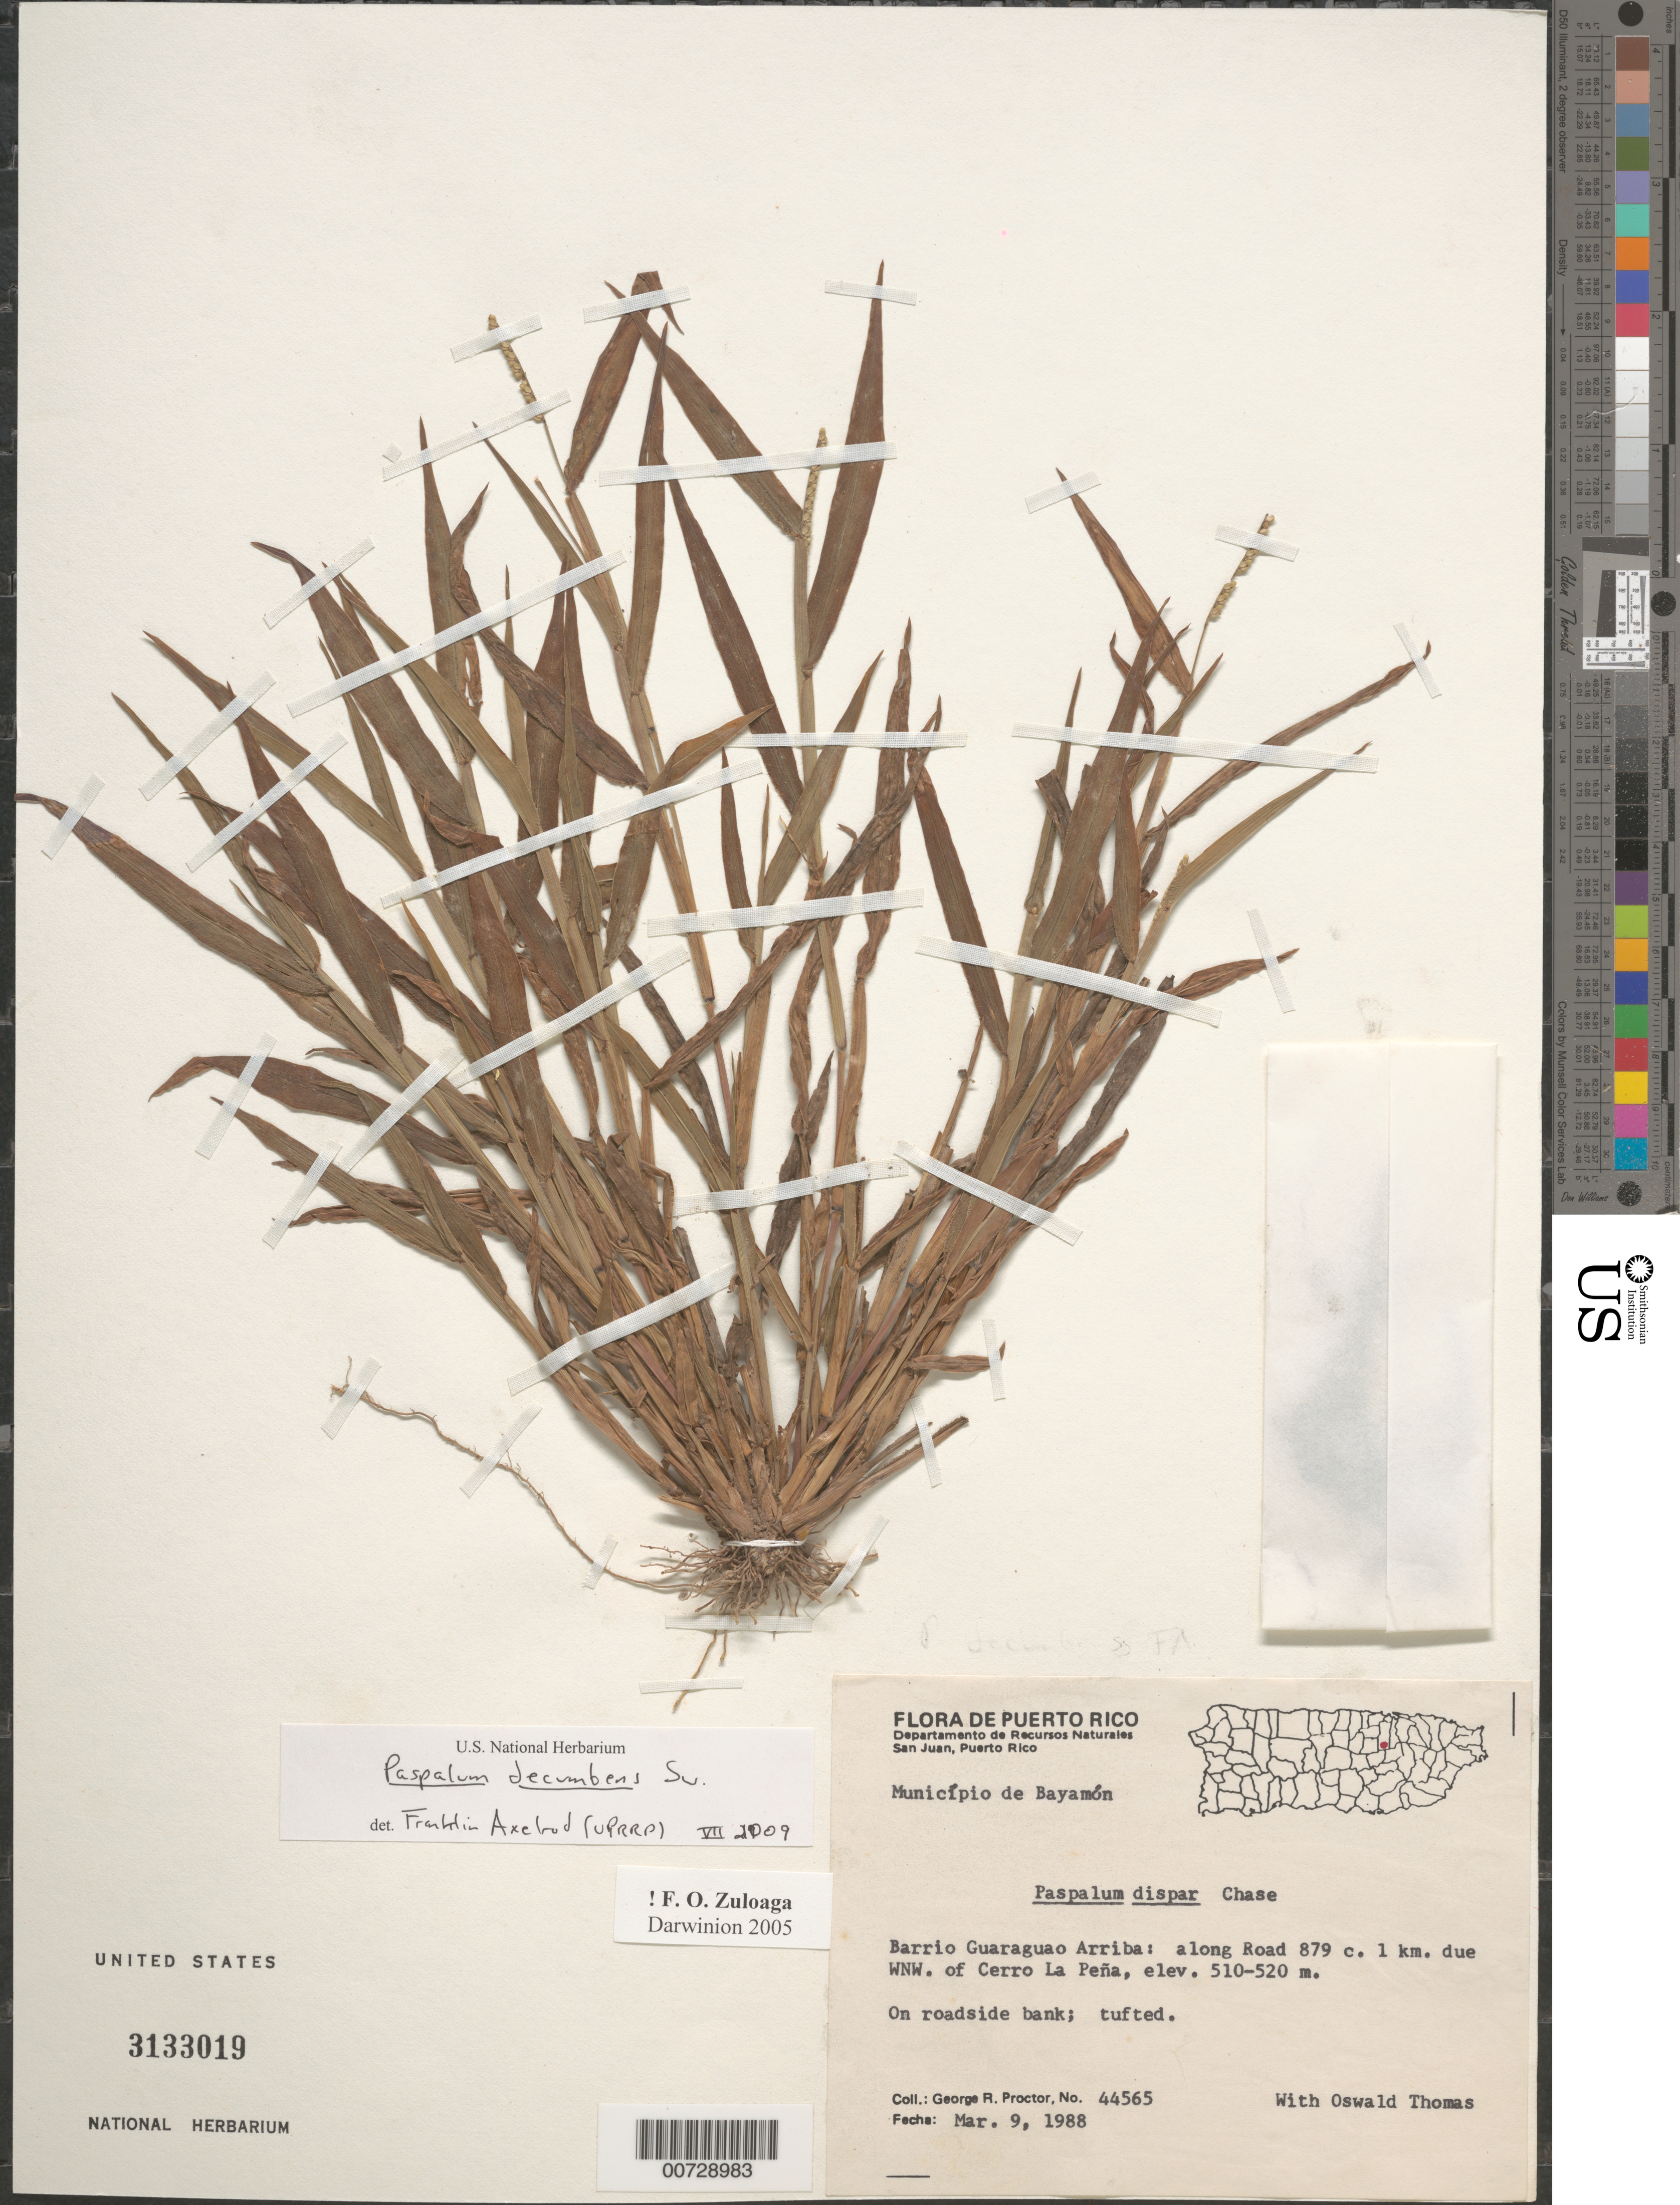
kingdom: Plantae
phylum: Tracheophyta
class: Liliopsida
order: Poales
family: Poaceae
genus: Paspalum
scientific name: Paspalum decumbens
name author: Sw.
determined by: Axelrod, F. S.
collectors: G. R. Proctor & O. Thomas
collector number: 44565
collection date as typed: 09 Mar 1988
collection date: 1988-03-09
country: Puerto Rico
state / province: Bayamón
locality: Barrio Guaraguao Arriba: along Road 879 c. 1 km due WNW of Cerro la Peña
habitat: On roadside bank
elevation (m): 510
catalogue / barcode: US 3133019